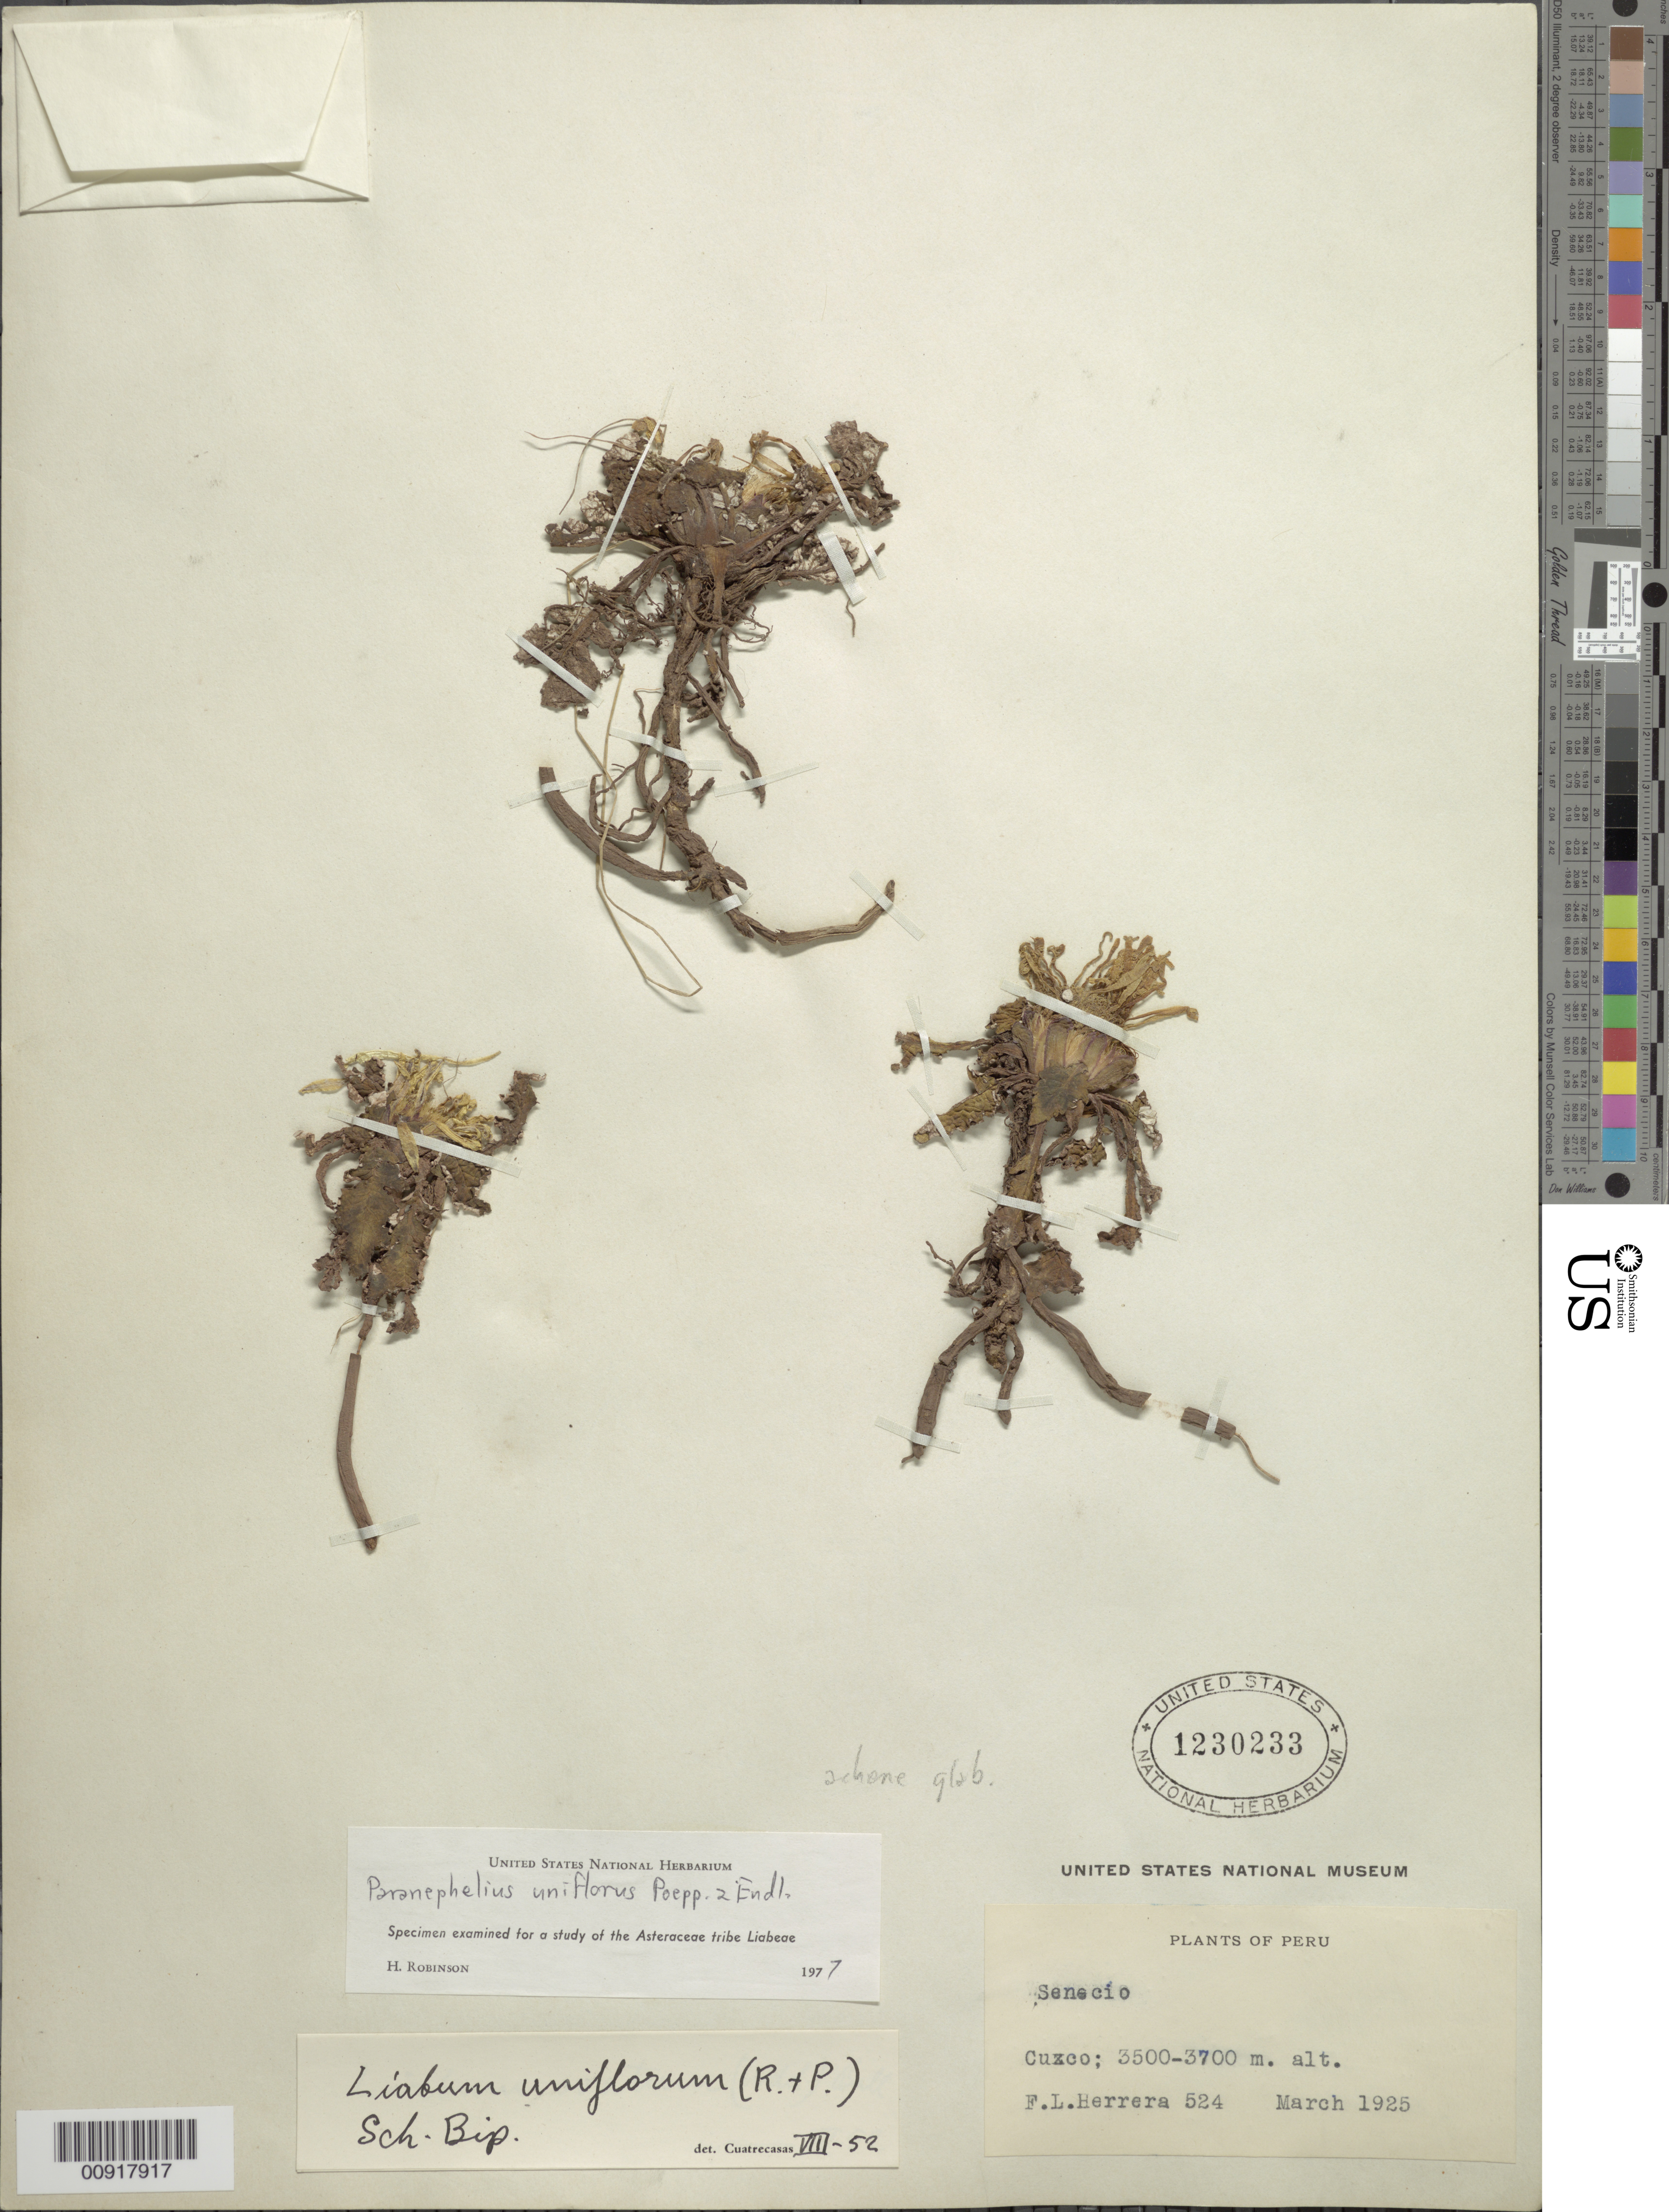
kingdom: Plantae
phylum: Tracheophyta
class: Magnoliopsida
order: Asterales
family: Asteraceae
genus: Paranephelius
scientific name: Paranephelius uniflorus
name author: Poepp. & Endl.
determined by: Robinson, Harold E., (US)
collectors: F. L. Herrera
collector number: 524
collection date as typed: March 1925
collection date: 1925-03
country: Peru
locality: Cuzco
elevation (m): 3500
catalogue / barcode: US 1230233